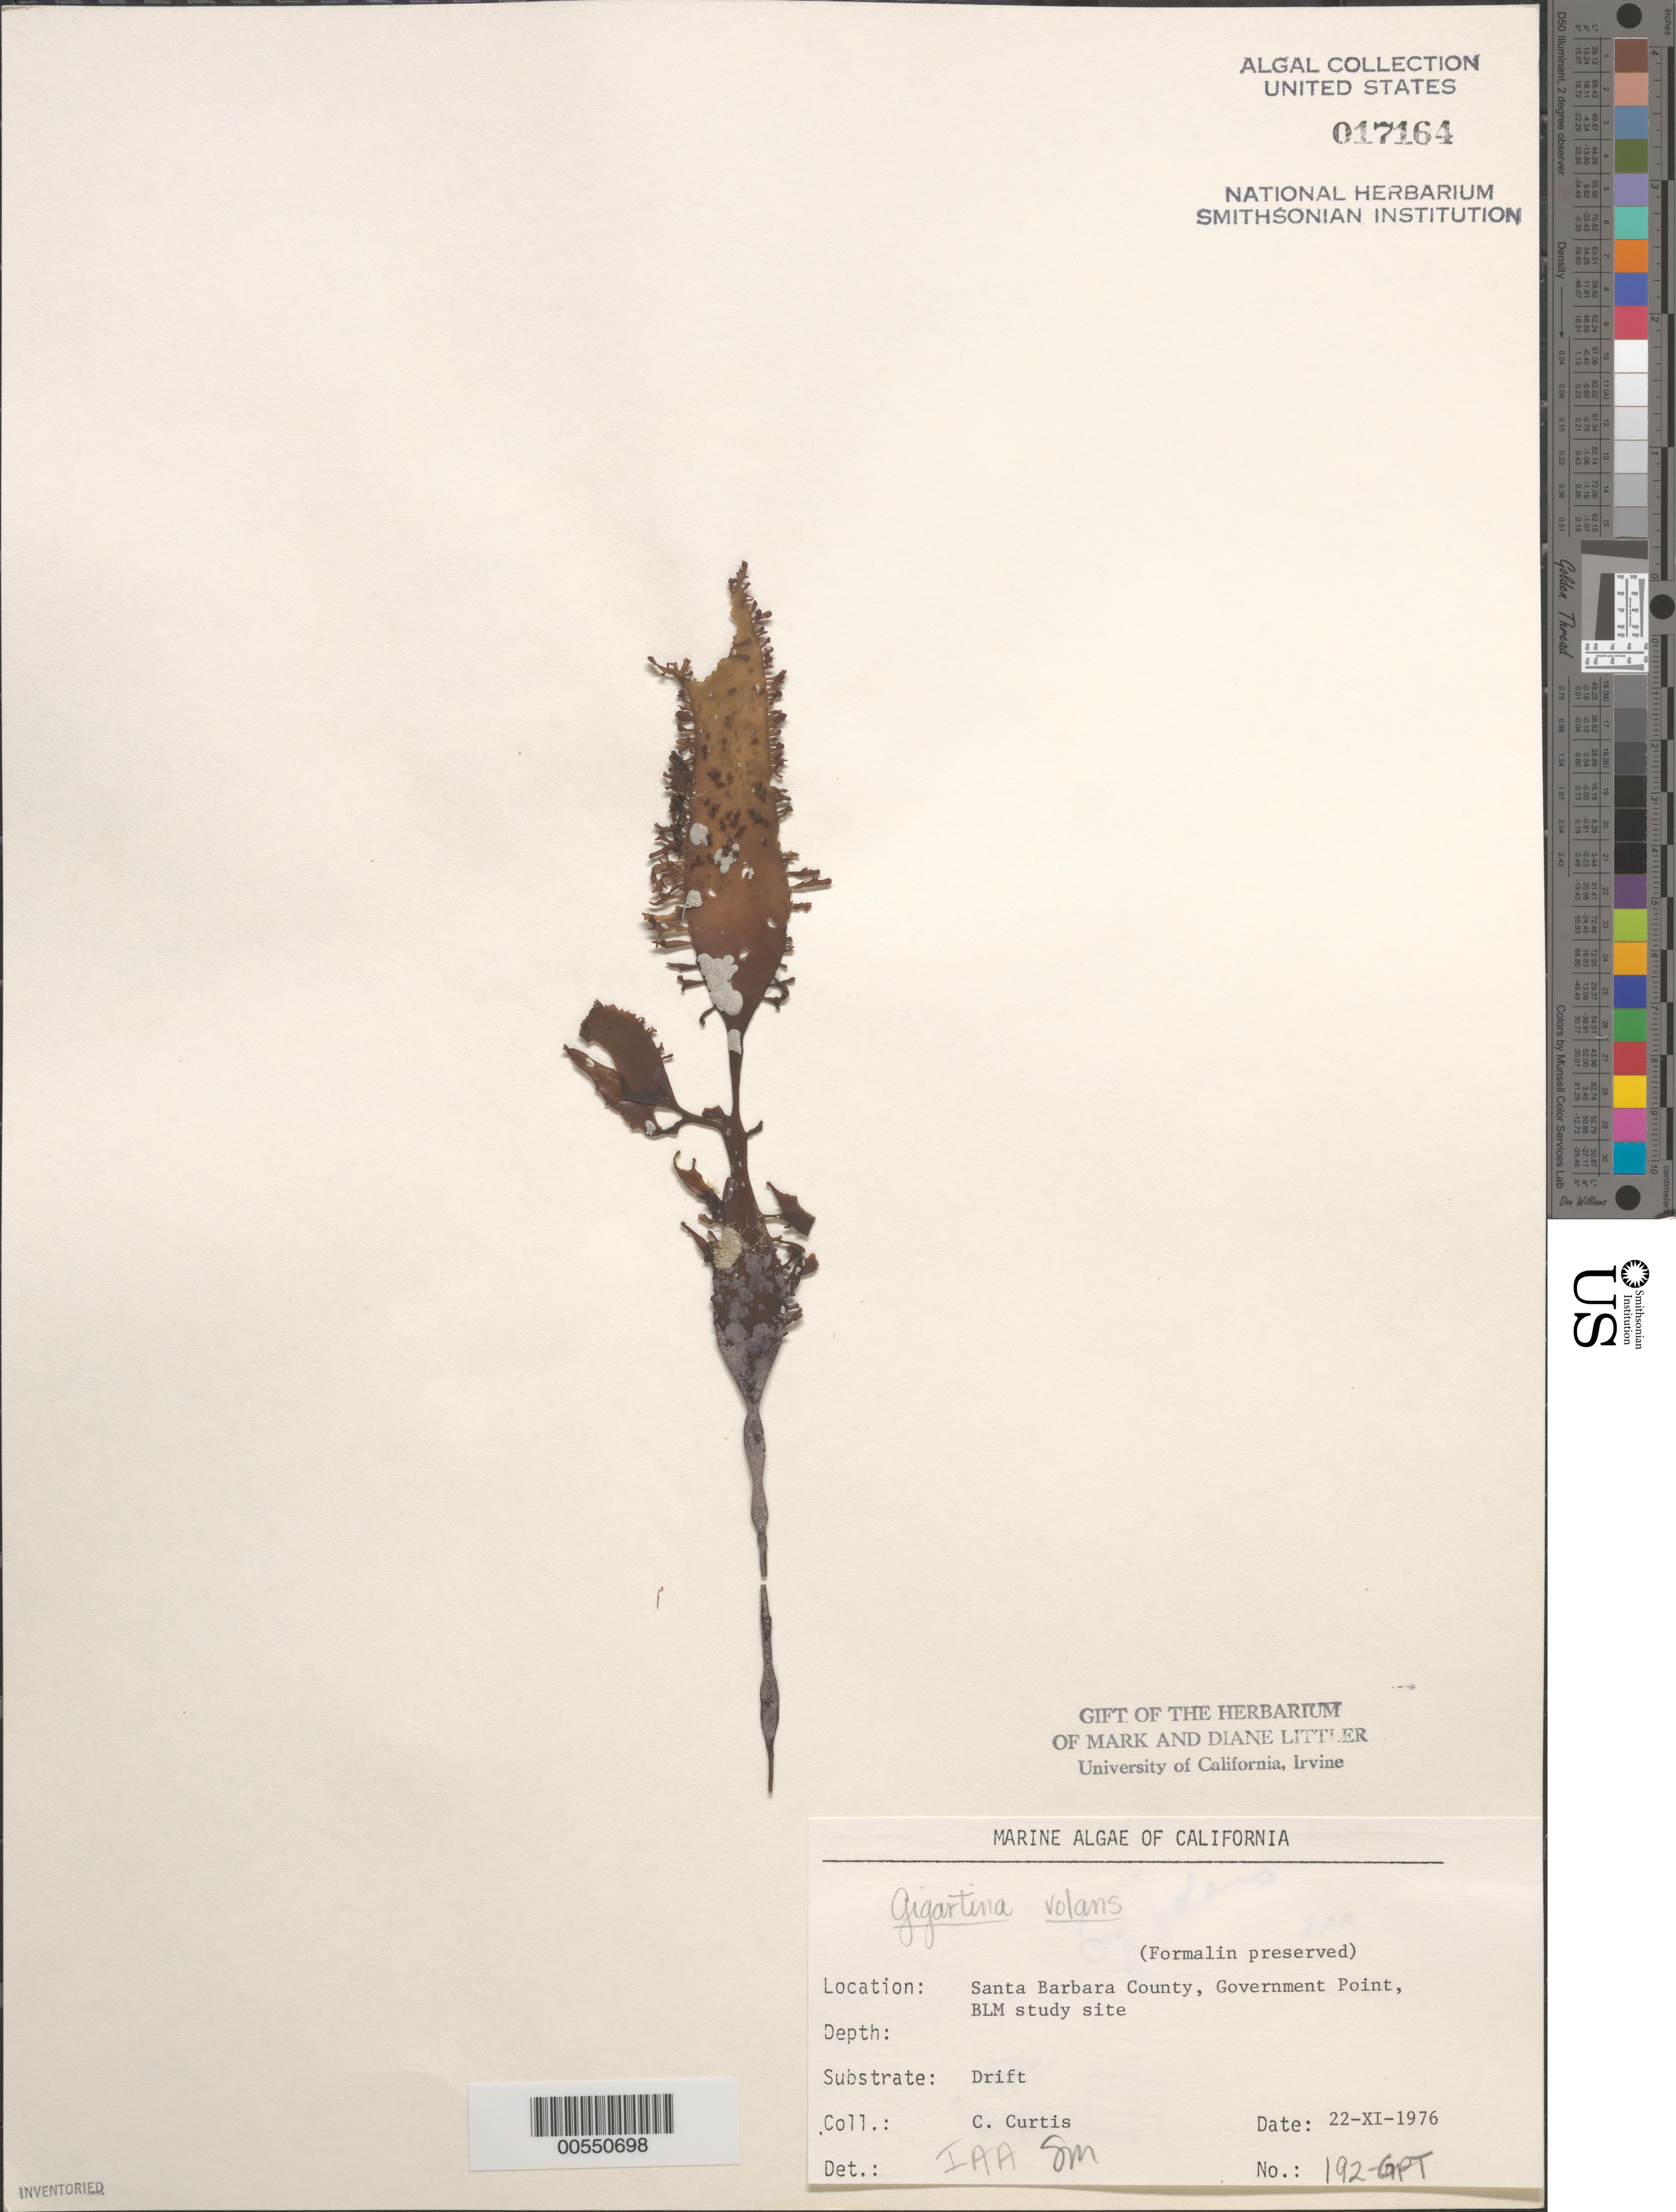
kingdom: Plantae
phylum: Rhodophyta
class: Florideophyceae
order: Gigartinales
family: Gigartinaceae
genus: Mazzaella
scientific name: Mazzaella volans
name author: (C. Agardh) Fredericq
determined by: Algae name updating Project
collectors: C. Curtis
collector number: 192-GPT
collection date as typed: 22 Nov 1976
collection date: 1976-11-22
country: United States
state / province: California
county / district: Santa Barbara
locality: Government Point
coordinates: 34 26'31"N, 120 24'06"W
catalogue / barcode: US 17164